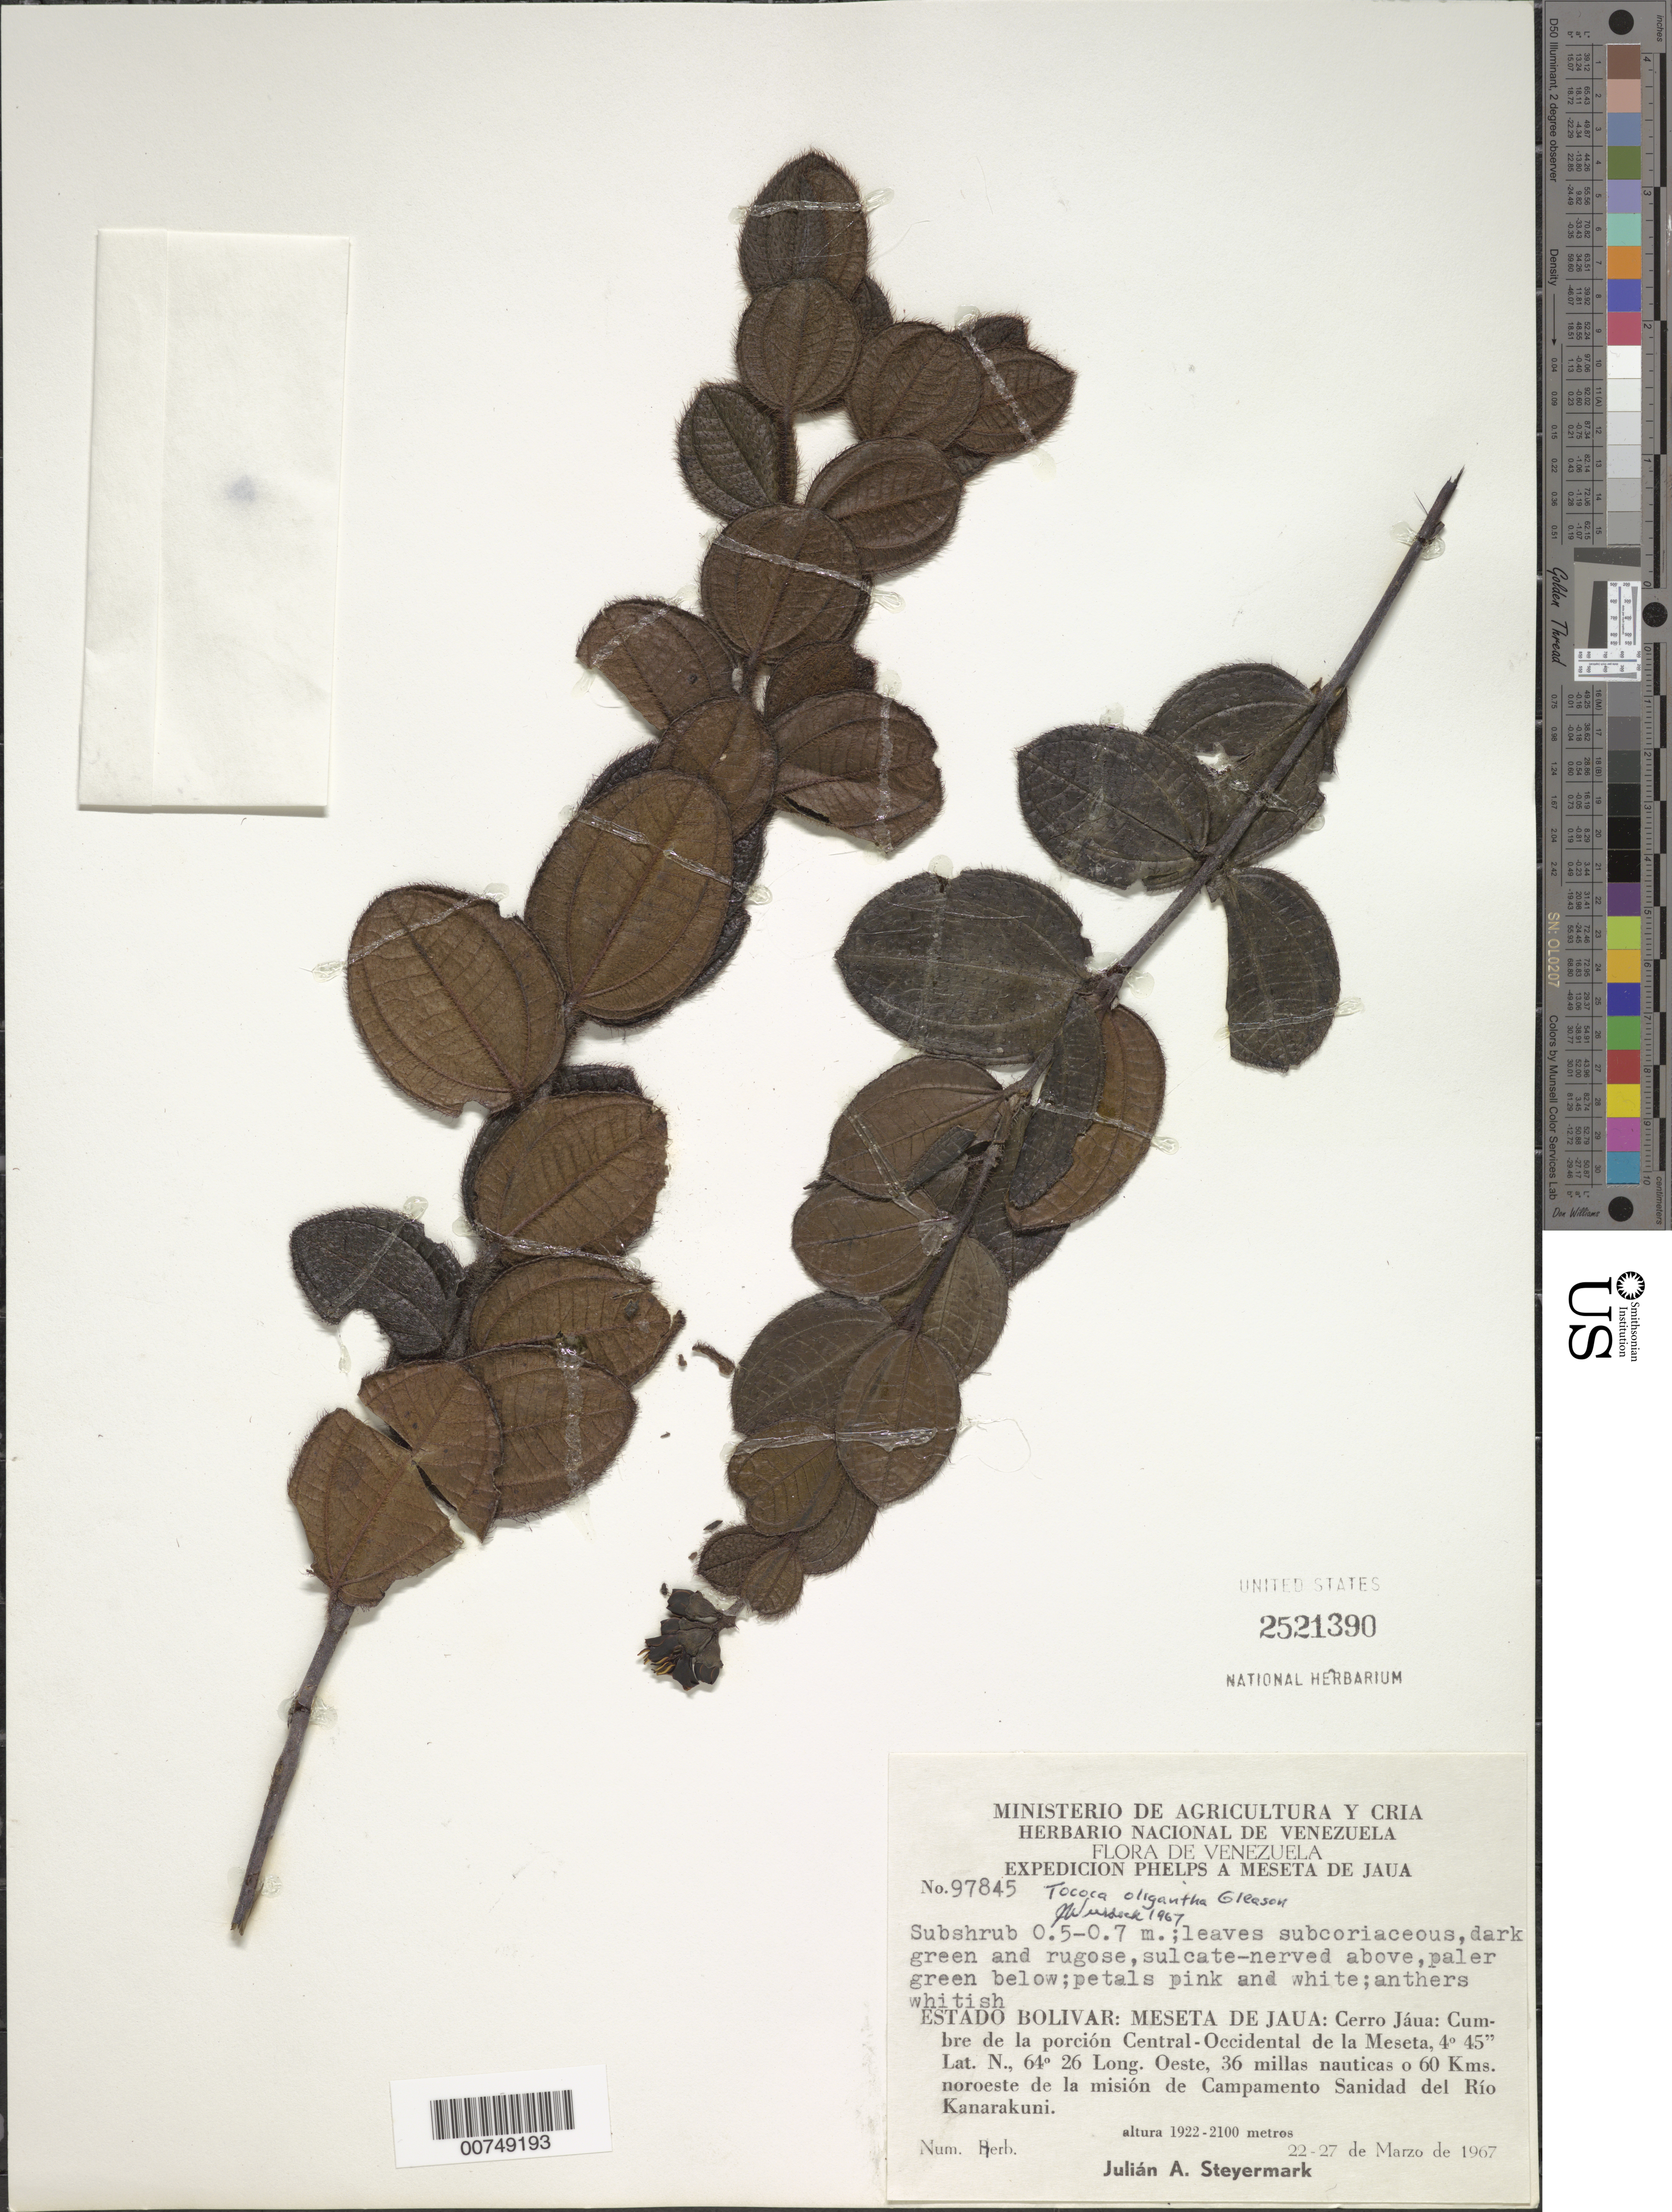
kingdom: Plantae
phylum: Tracheophyta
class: Magnoliopsida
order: Myrtales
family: Melastomataceae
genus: Tococa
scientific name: Tococa oligantha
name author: Gleason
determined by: Wurdack, John J., (US), US (UNITED STATES)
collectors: J. Steyermark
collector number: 97845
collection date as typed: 22-Mar-67 to 27-Mar-67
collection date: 1967-03-22/1967-03-27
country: Venezuela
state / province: Bolívar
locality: Meseta del Jaua: Cerro Jáua, 60 km NW of Mision Campamento Sanidad del Río Kanarakuni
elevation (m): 1922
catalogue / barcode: US 2521390